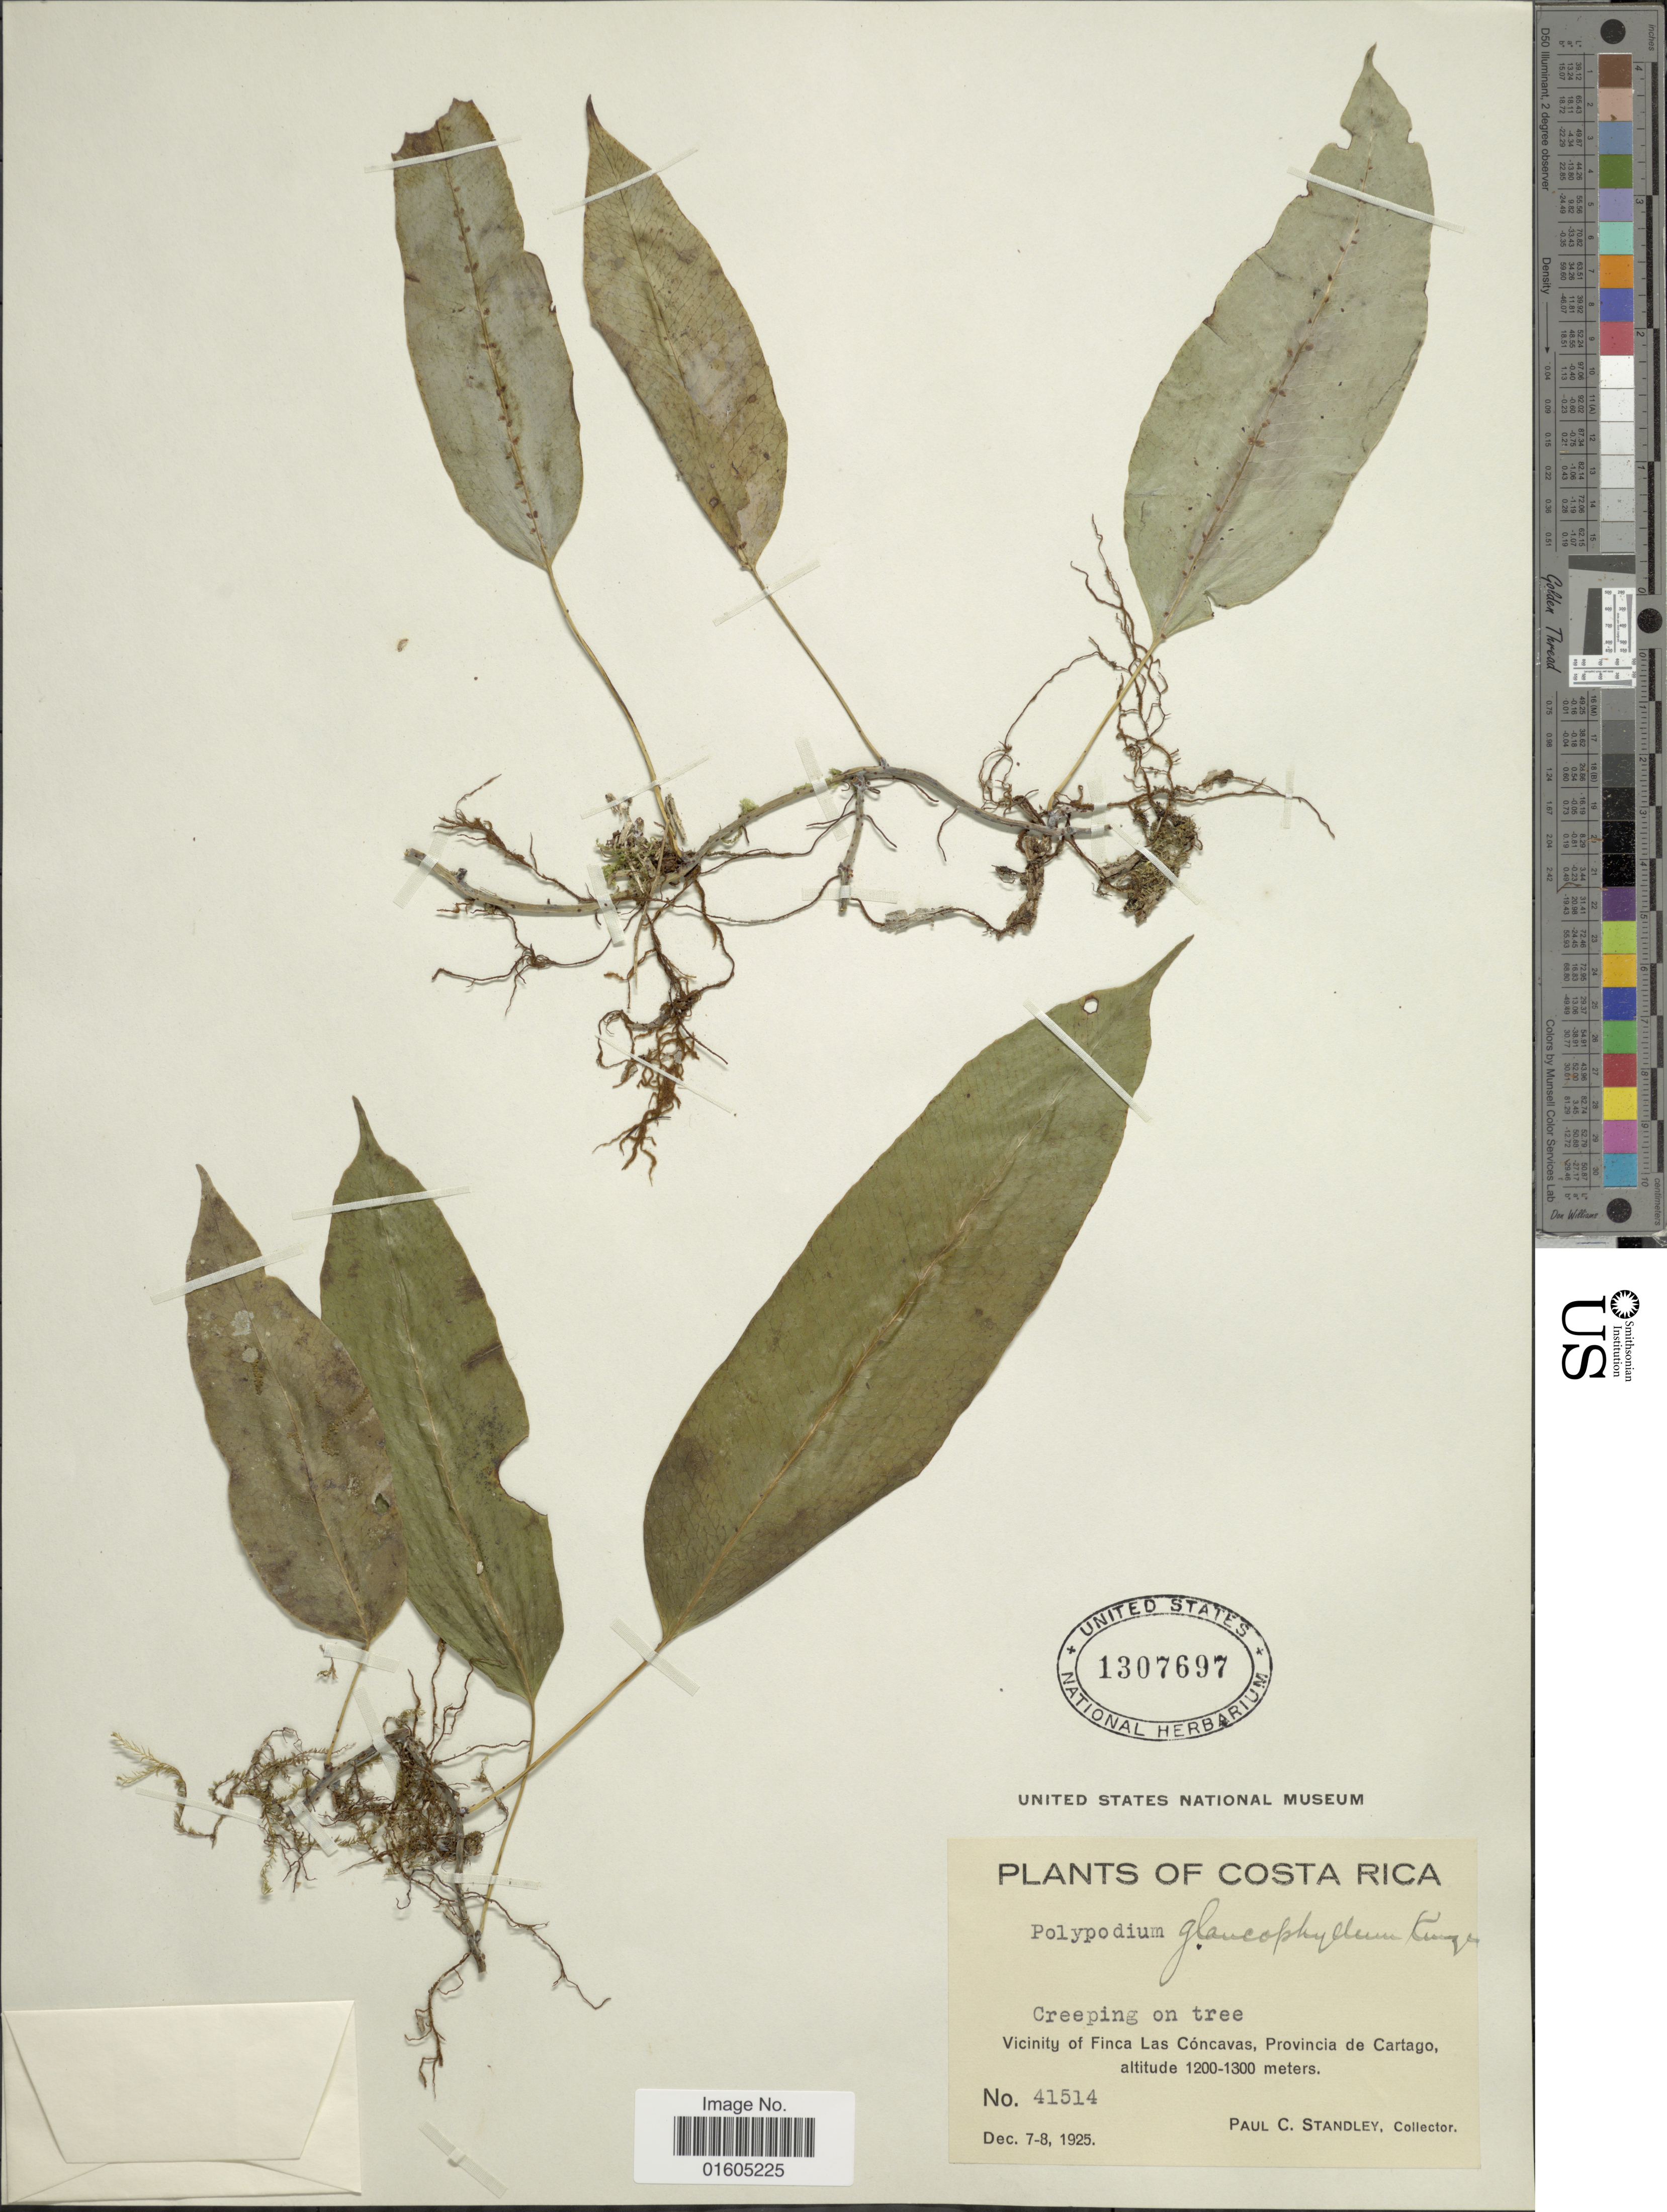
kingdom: Plantae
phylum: Tracheophyta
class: Polypodiopsida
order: Polypodiales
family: Polypodiaceae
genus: Serpocaulon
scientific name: Serpocaulon levigatum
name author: (Cav.) A.R. Sm.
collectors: P. C. Standley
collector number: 41514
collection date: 1925-12-07/1925-12-08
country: Costa Rica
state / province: Cartago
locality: Costa Rica. Vicinity of Finca Las Concavas, Provincia de Cartago.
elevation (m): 1200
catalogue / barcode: US 1307697